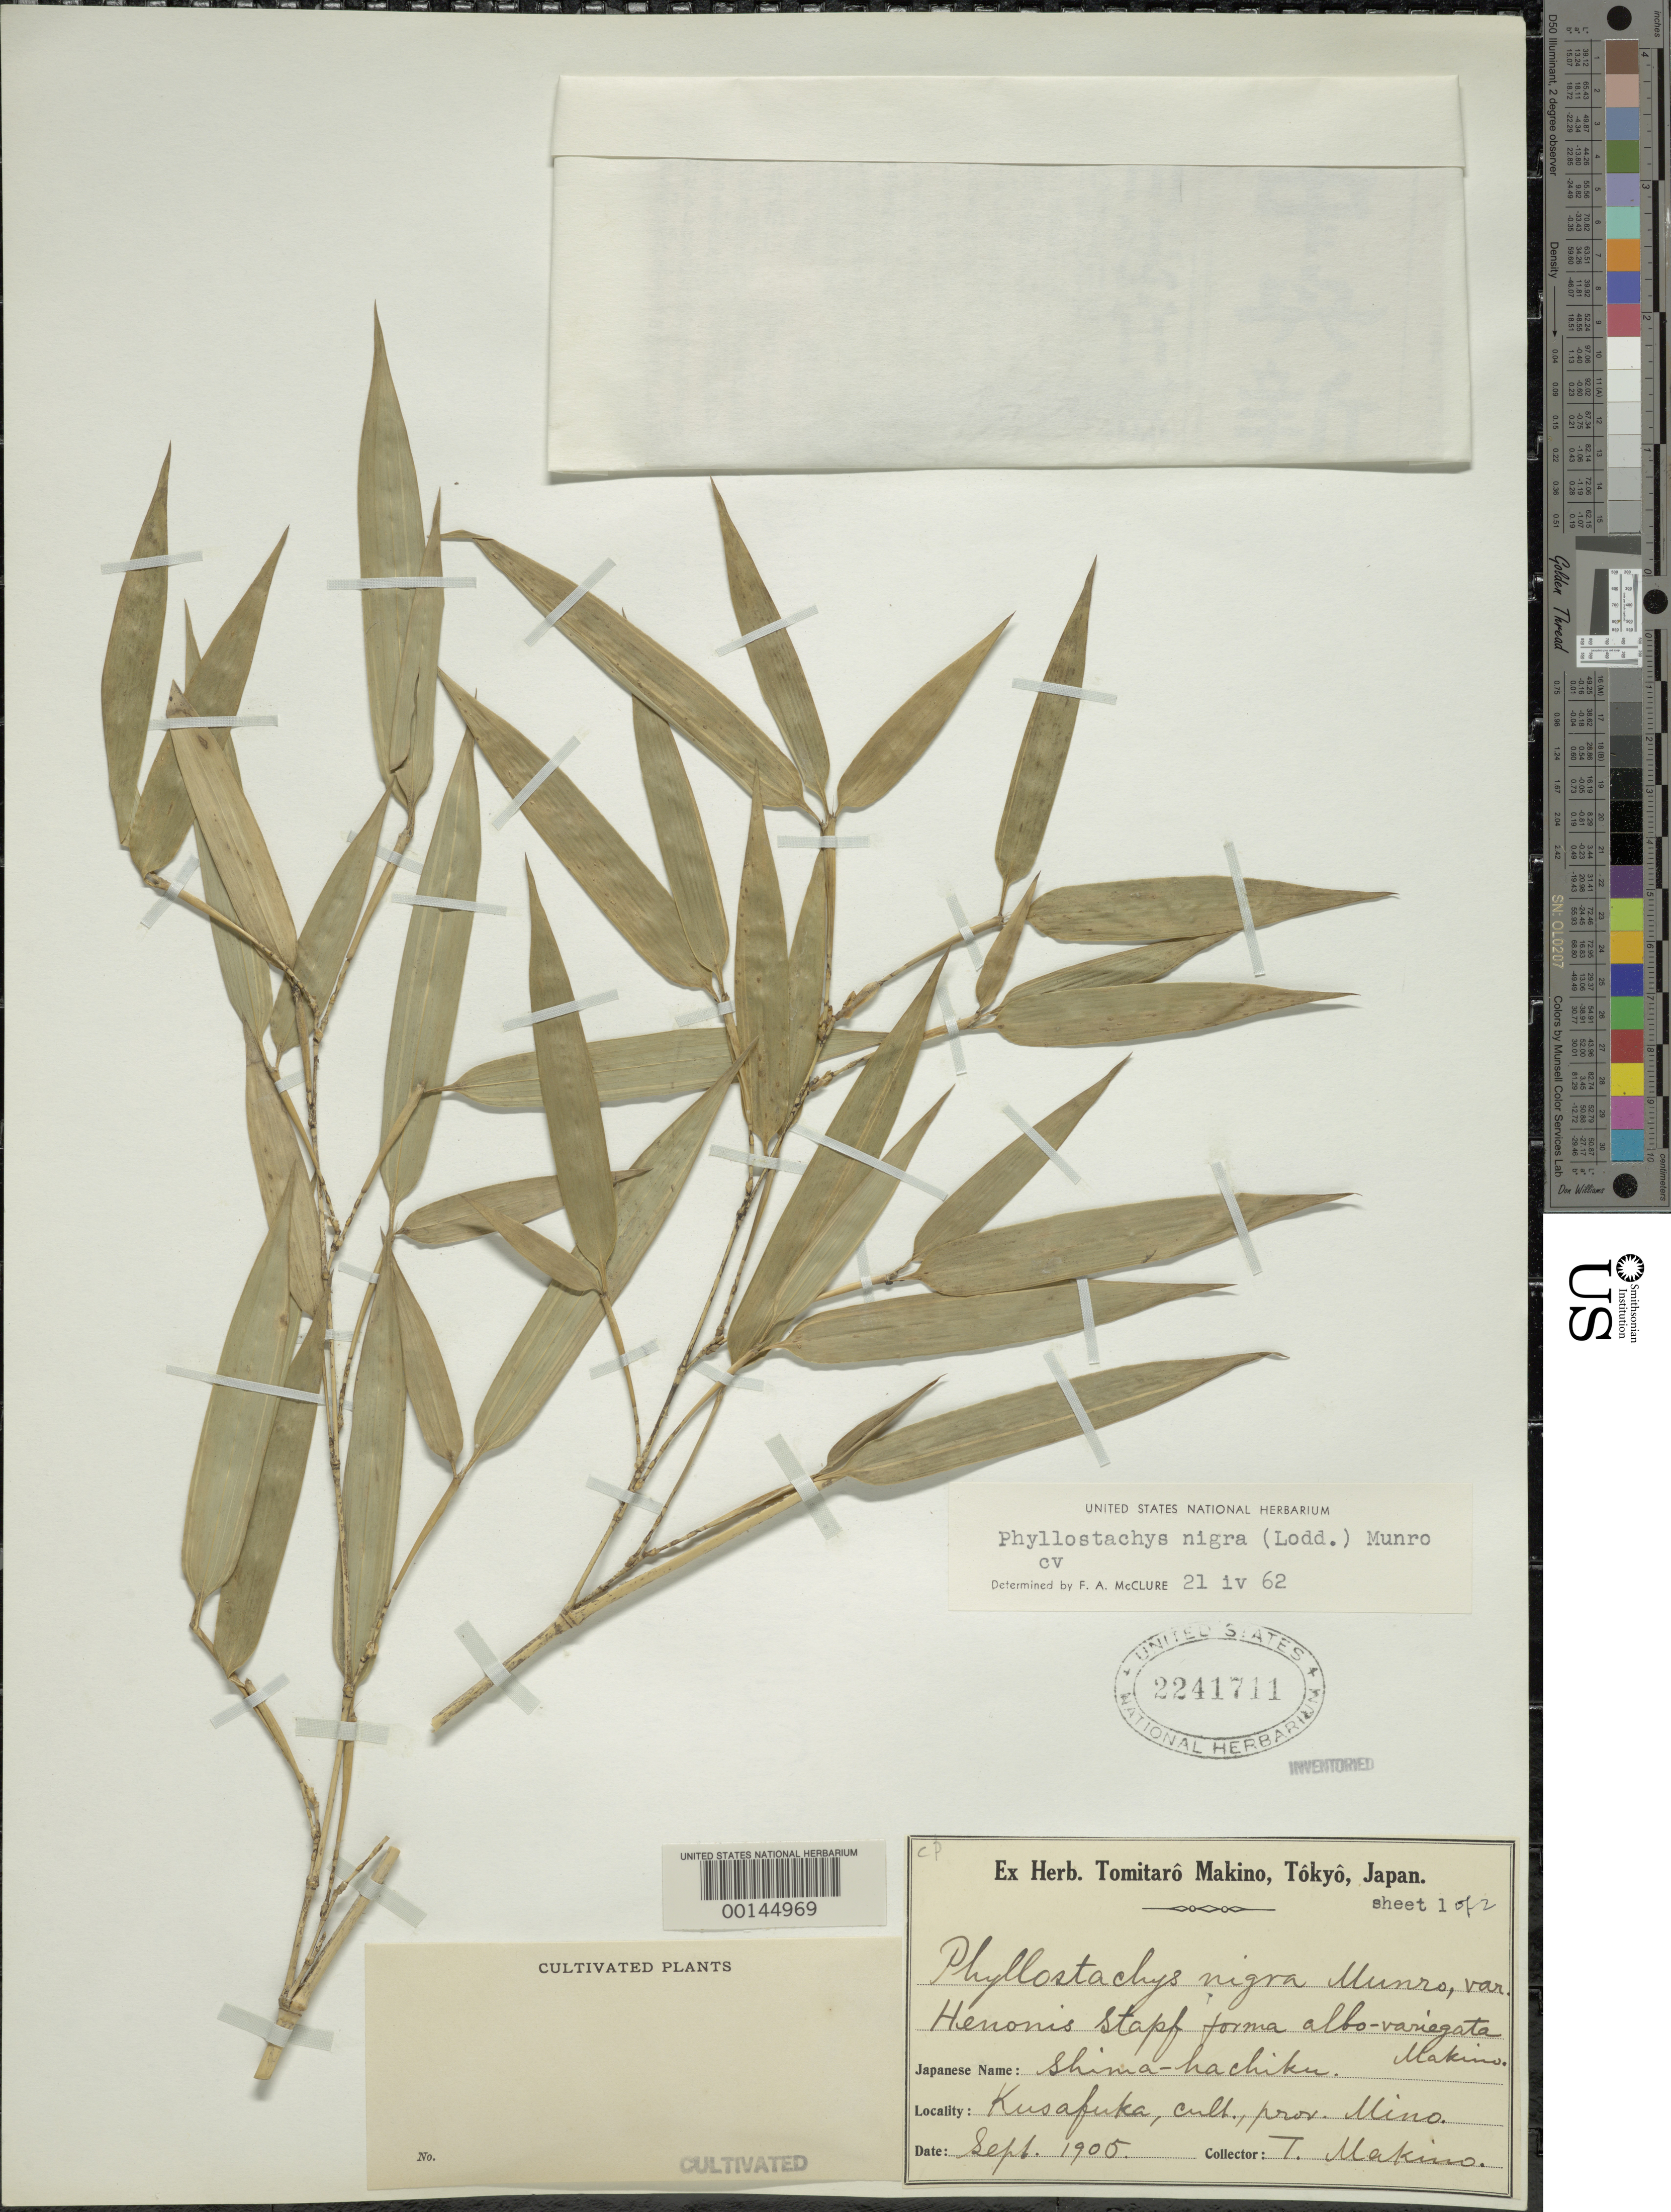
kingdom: Plantae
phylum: Tracheophyta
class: Liliopsida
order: Poales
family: Poaceae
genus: Phyllostachys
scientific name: Phyllostachys nigra var. henonis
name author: (Mitford) Stapf ex Rendle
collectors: T. Makino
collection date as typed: Sep 1905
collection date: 1905-09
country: Japan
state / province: Tokyo, Federal City of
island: Honshu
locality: Uino, kusafuka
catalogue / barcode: US 2241711